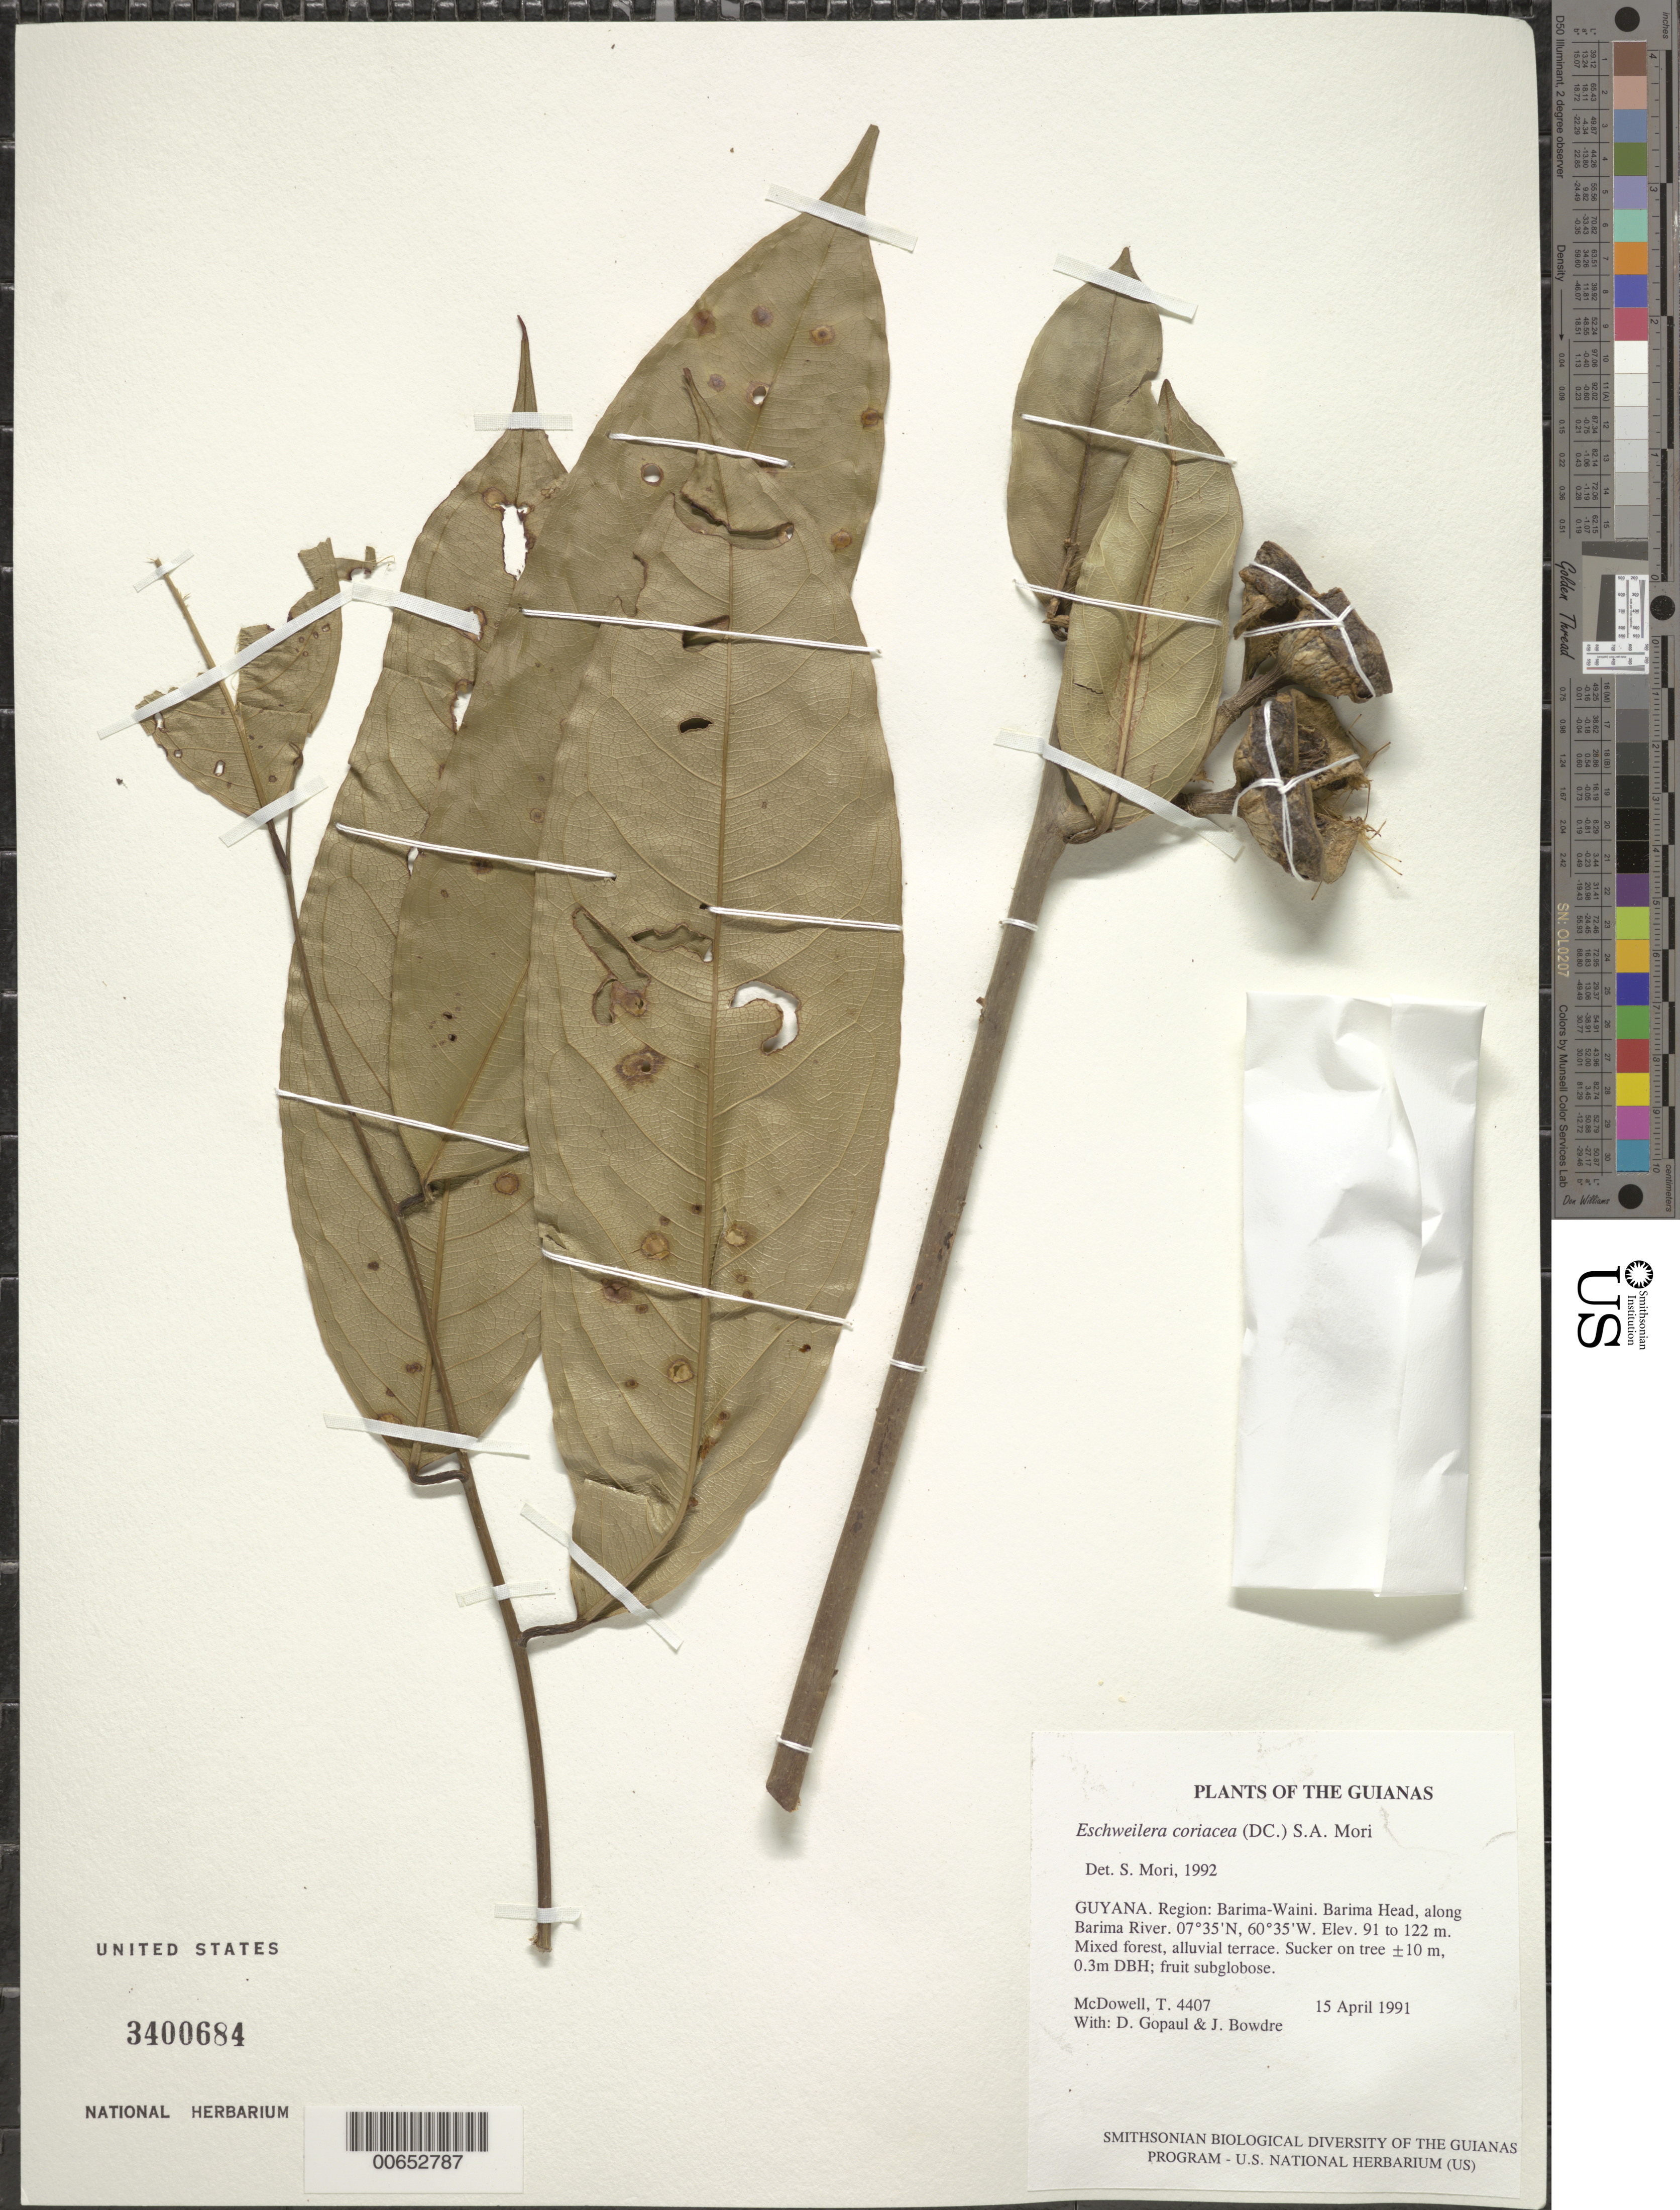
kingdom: Plantae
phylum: Tracheophyta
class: Magnoliopsida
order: Ericales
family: Lecythidaceae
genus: Eschweilera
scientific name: Eschweilera coriacea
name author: (DC.) S.A. Mori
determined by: Mori, Scott A.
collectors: T. McDowell, D. Gopaul & J. Bowdre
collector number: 4407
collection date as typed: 15 April 1991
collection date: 1991-04-15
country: Guyana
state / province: Barima-Waini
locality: Barima Head, along Barima River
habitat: Mixed forest, alluvial terrace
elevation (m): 91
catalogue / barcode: US 3400684